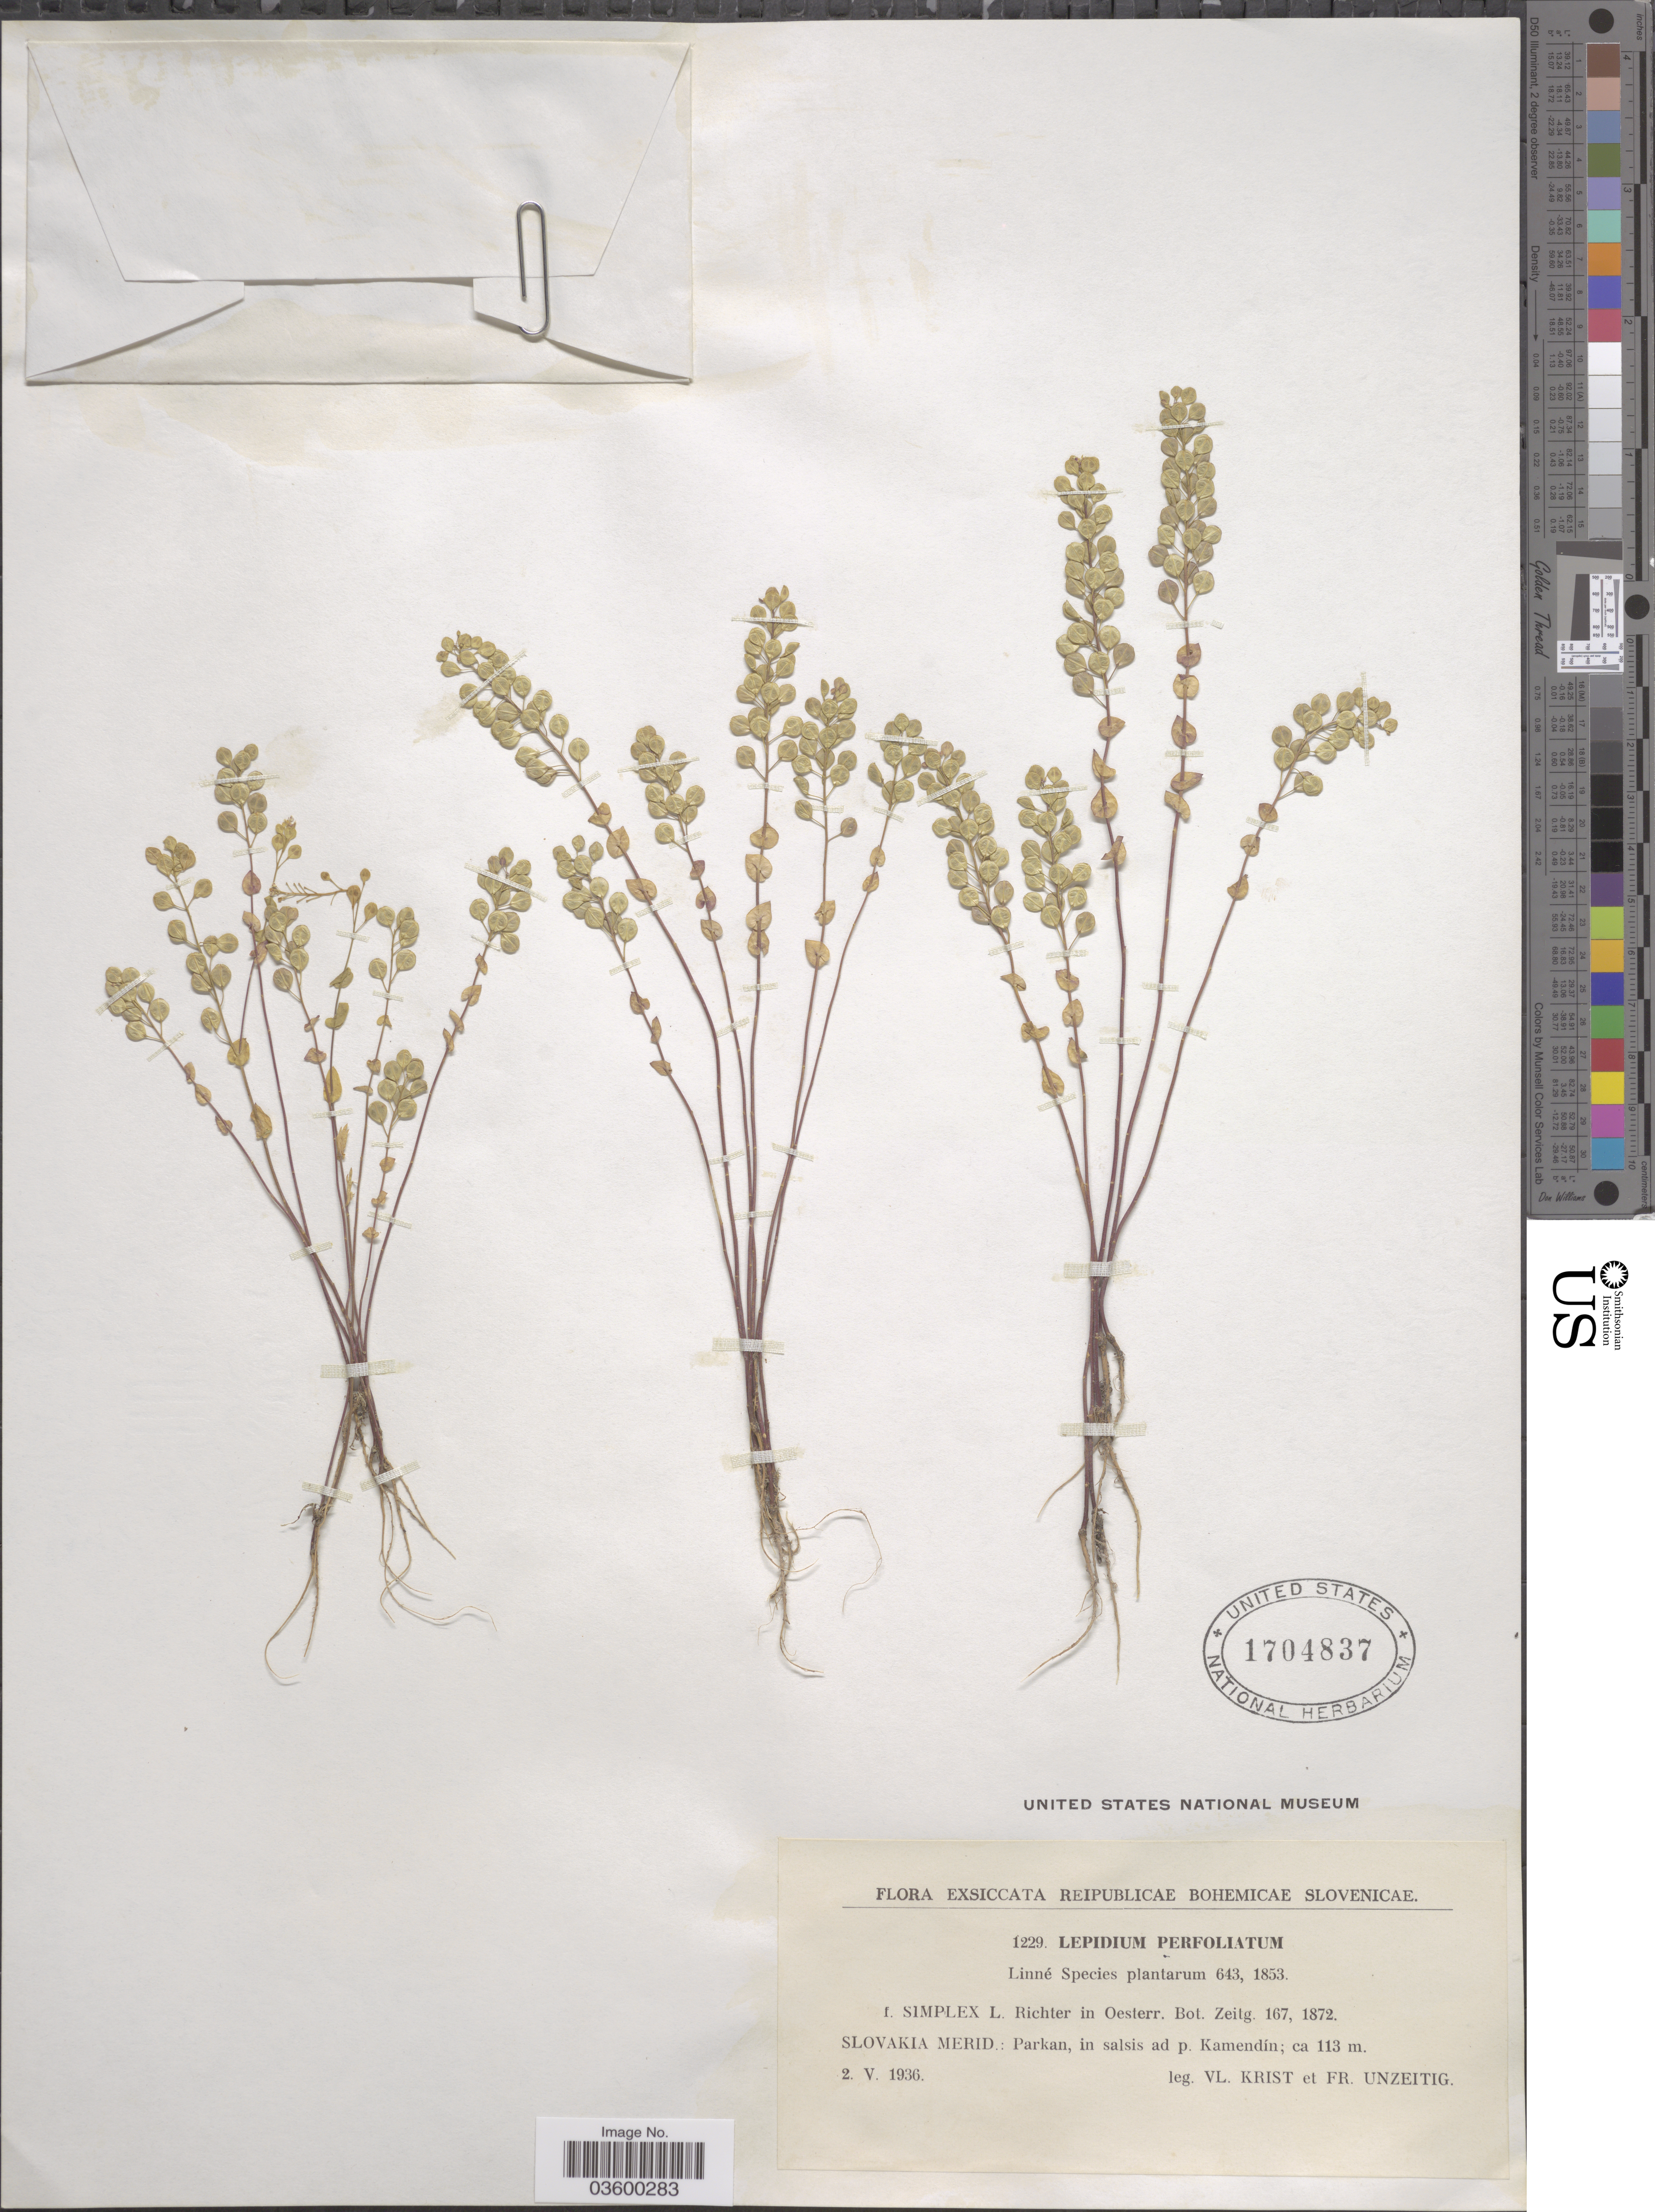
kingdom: Plantae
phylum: Tracheophyta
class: Magnoliopsida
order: Brassicales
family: Brassicaceae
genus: Lepidium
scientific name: Lepidium perfoliatum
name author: L.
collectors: V. Krist & Unzeitig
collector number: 1229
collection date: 1936-05-02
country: Slovakia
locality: Reipublicae Bohemicae Slovenicae. Slovakia Merid.: Parkan, in salsis ad p. Kamendín.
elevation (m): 113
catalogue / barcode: US 1704837